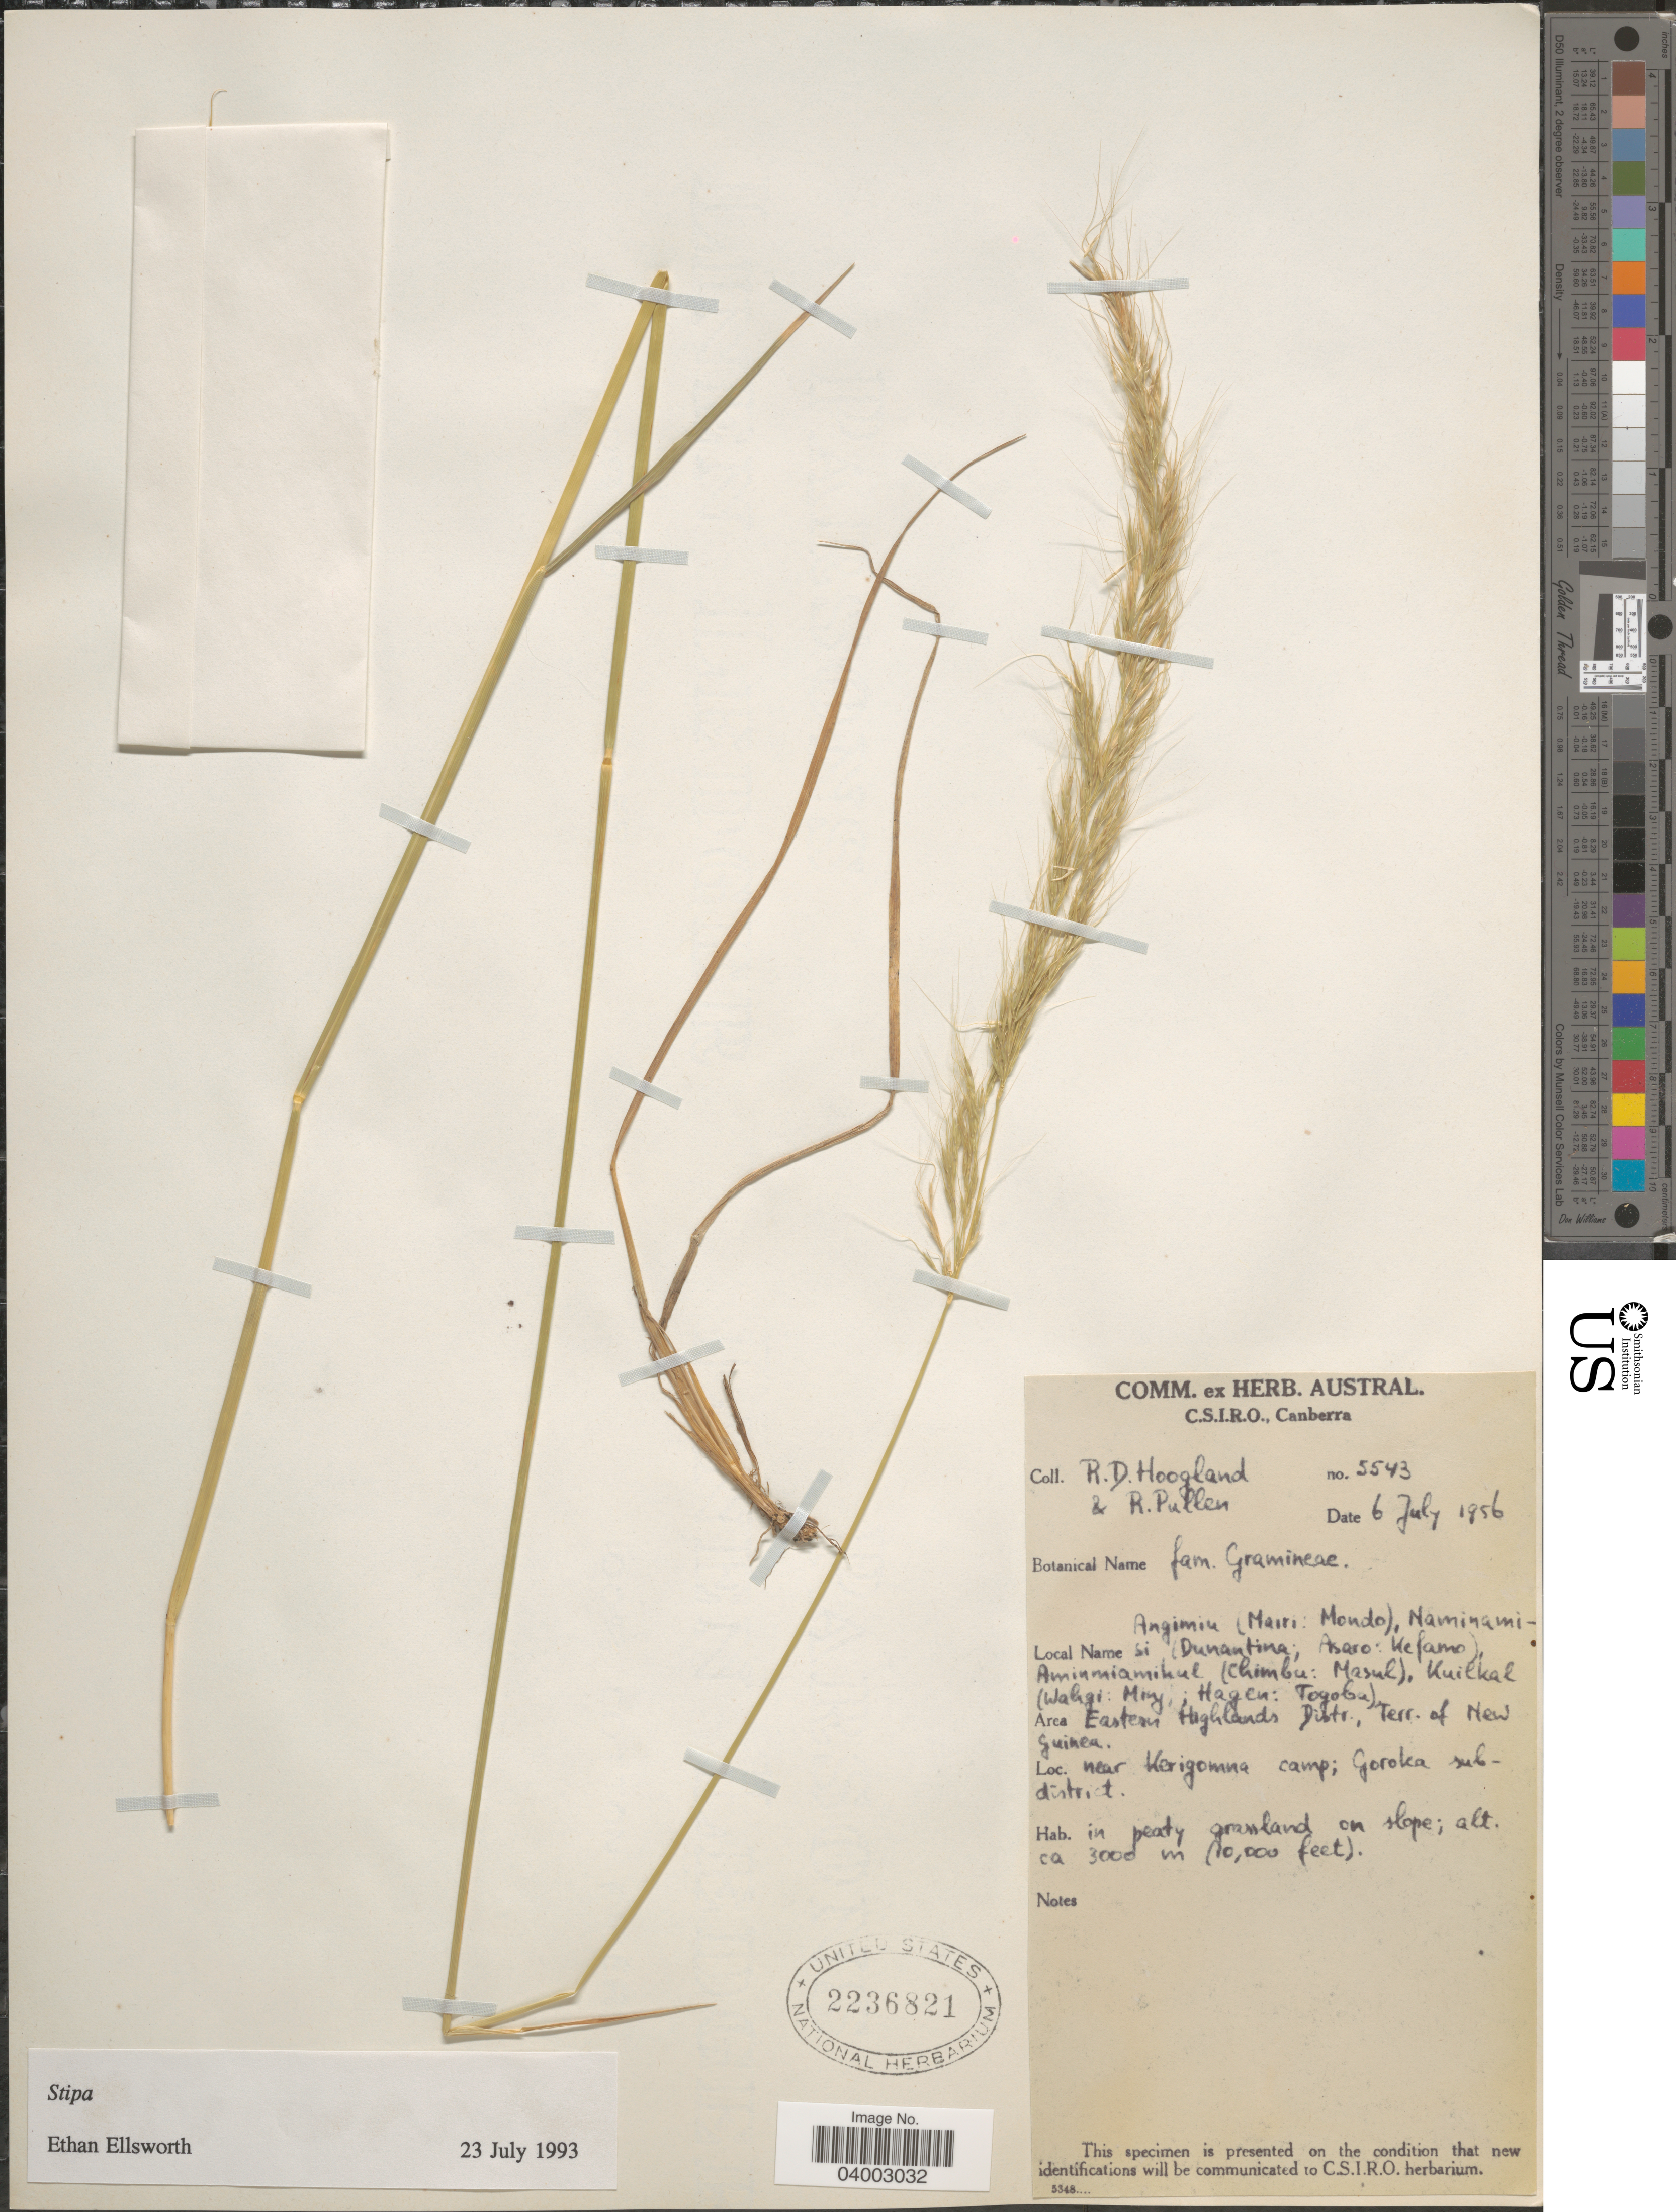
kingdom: Plantae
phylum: Tracheophyta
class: Liliopsida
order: Poales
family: Poaceae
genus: Stipa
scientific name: Stipa sp.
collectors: R. D. Hoogland & R. Pullen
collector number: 5543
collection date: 1956-07-06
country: Papua New Guinea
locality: Angimiu (Mairi: Mondo), Naminamisi (Dunantina; Asaro: Kefamo), Aminmiamihul (Chimbu: Masul), Kuilkal (Wahgi: May [interpreted]; Hagen: Togoba). Eastern Highlands Distr., Terr. of New Guinea. Near Kerigomna camp; Goroka sub-district. In peaty grassland on slope.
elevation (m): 3048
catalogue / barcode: US 2236821